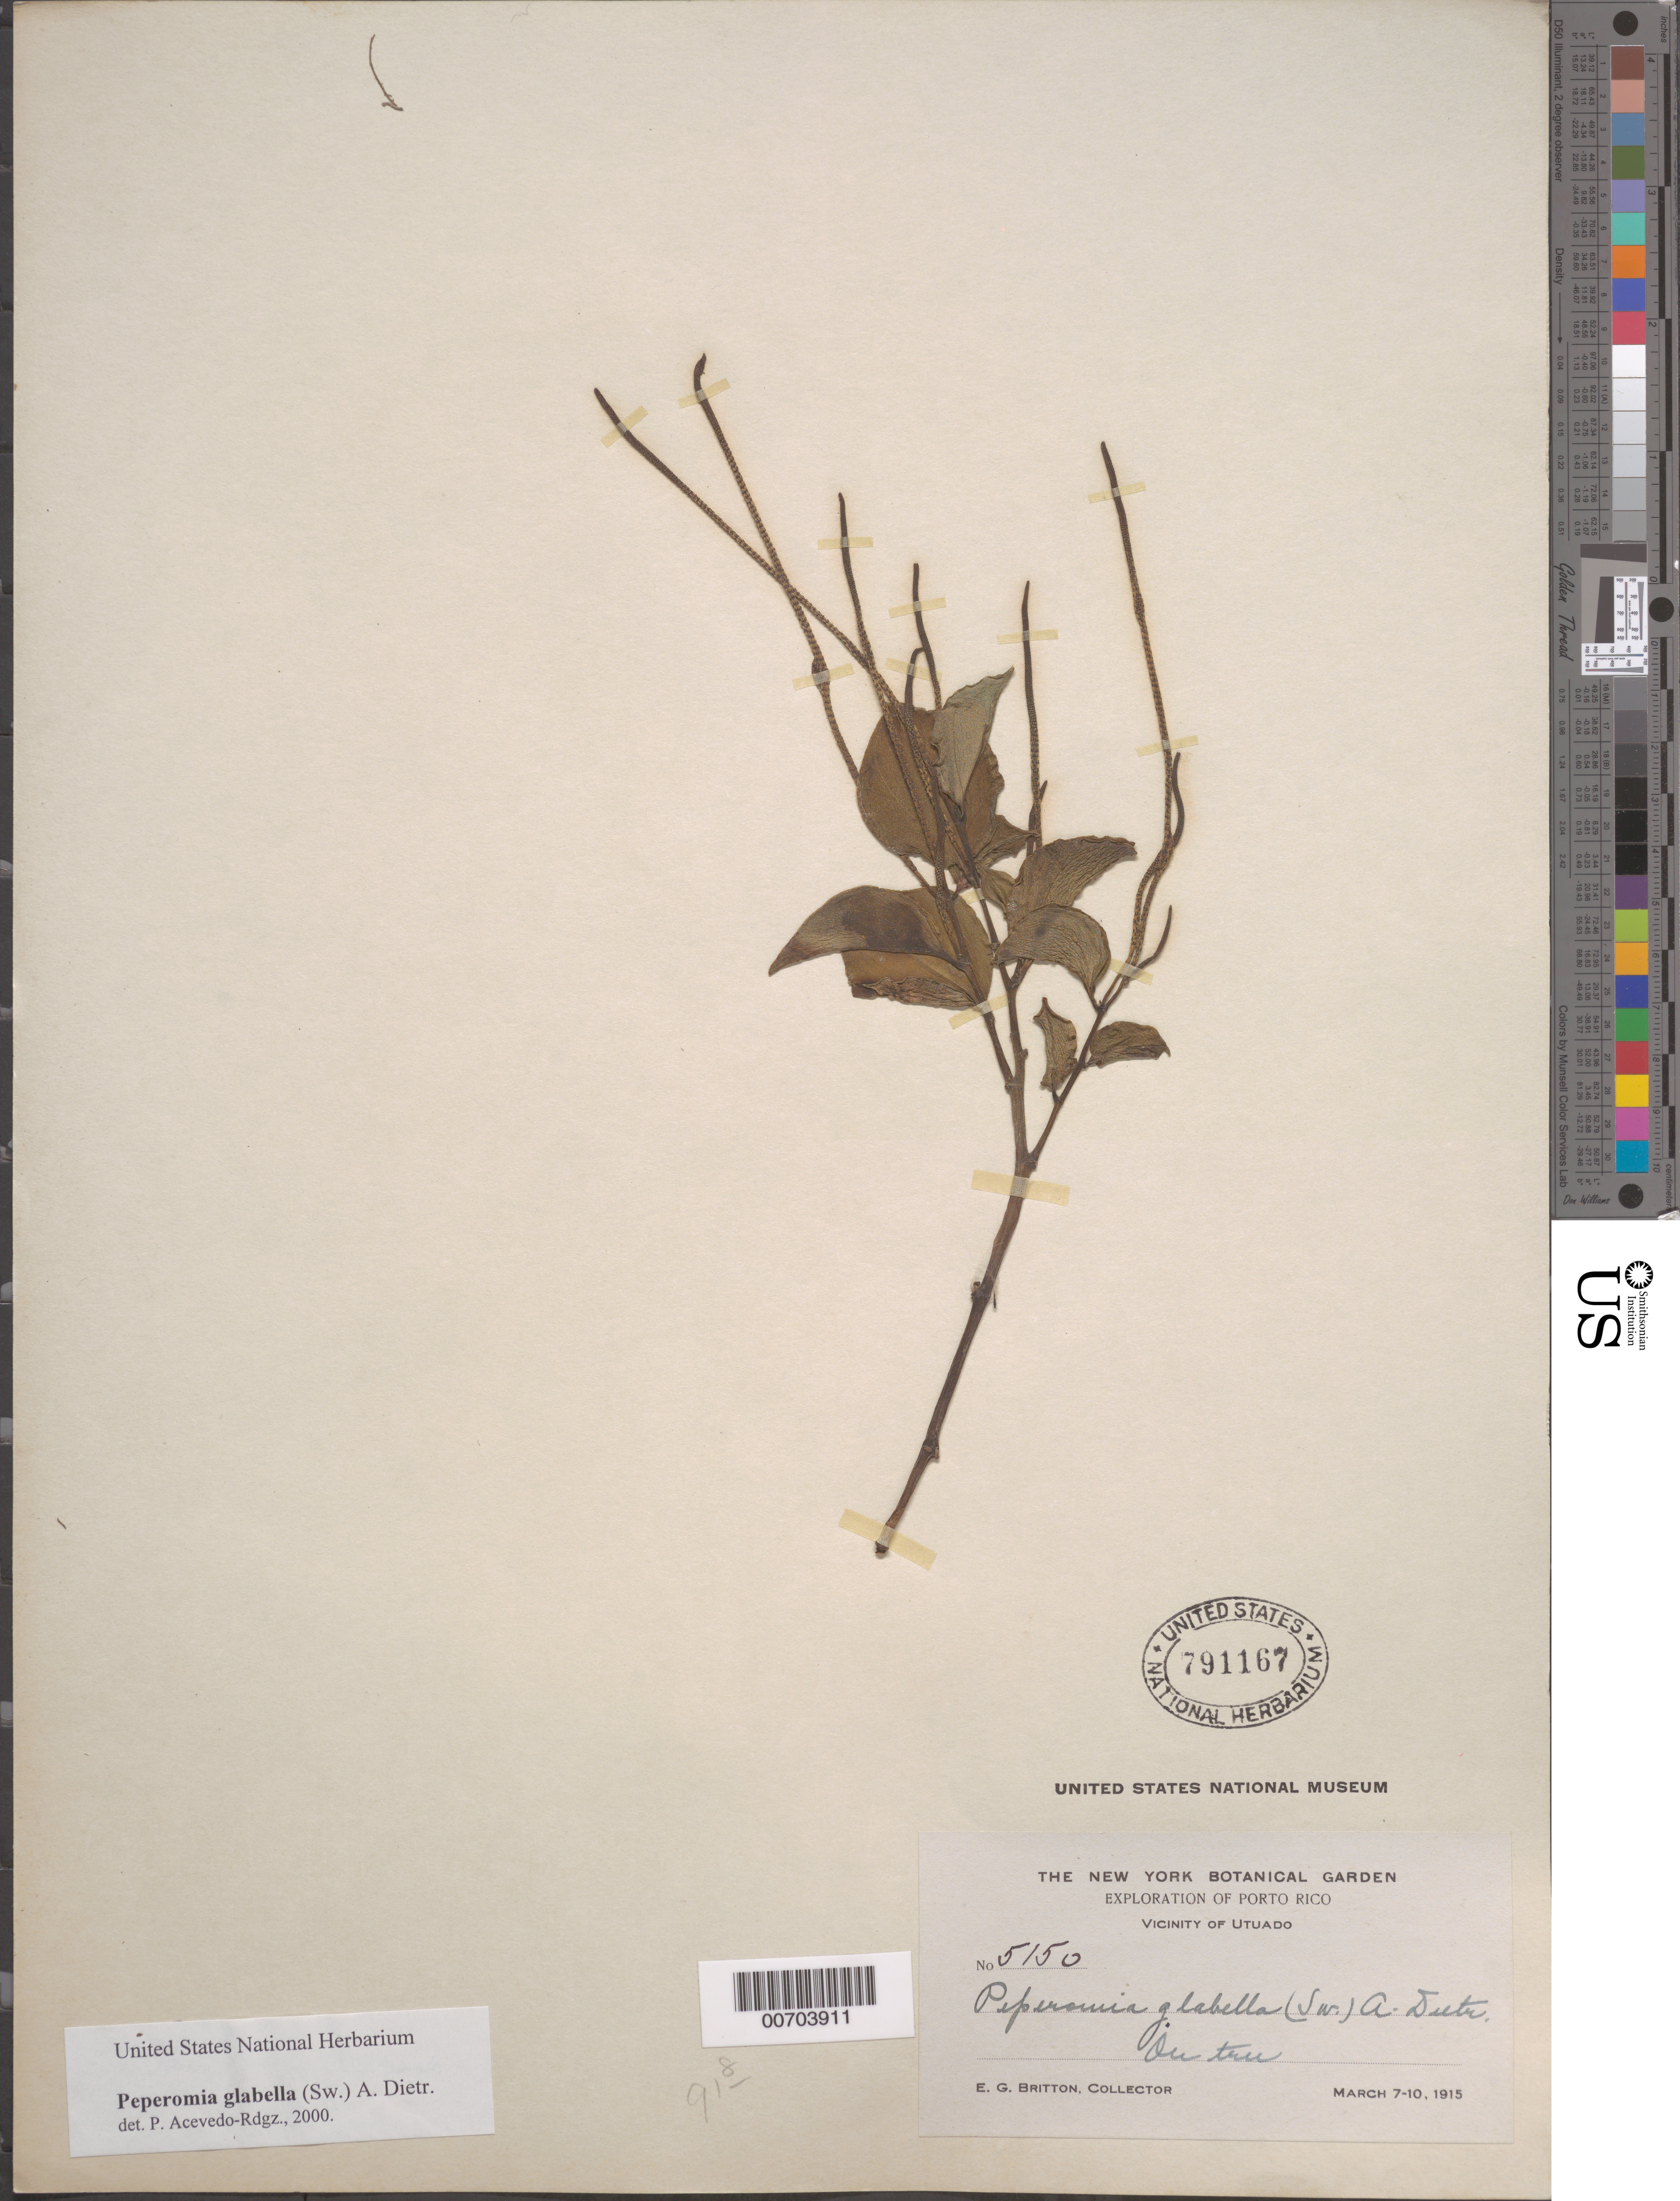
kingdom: Plantae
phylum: Tracheophyta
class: Magnoliopsida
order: Piperales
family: Piperaceae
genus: Peperomia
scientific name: Peperomia glabella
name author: (Sw.) A. Dietr.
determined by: Acevedo-Rodríguez, P., (BOT), Smithsonian Institution - National Museum of Natural History (UNITED STATES)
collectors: E. G. Britton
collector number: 5150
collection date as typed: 07 Mar 1915 to 10 Mar 1915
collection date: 1915-03-07/1915-03-10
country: Puerto Rico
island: Greater Antilles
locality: Utuado, vic of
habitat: On tree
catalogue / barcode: US 791167